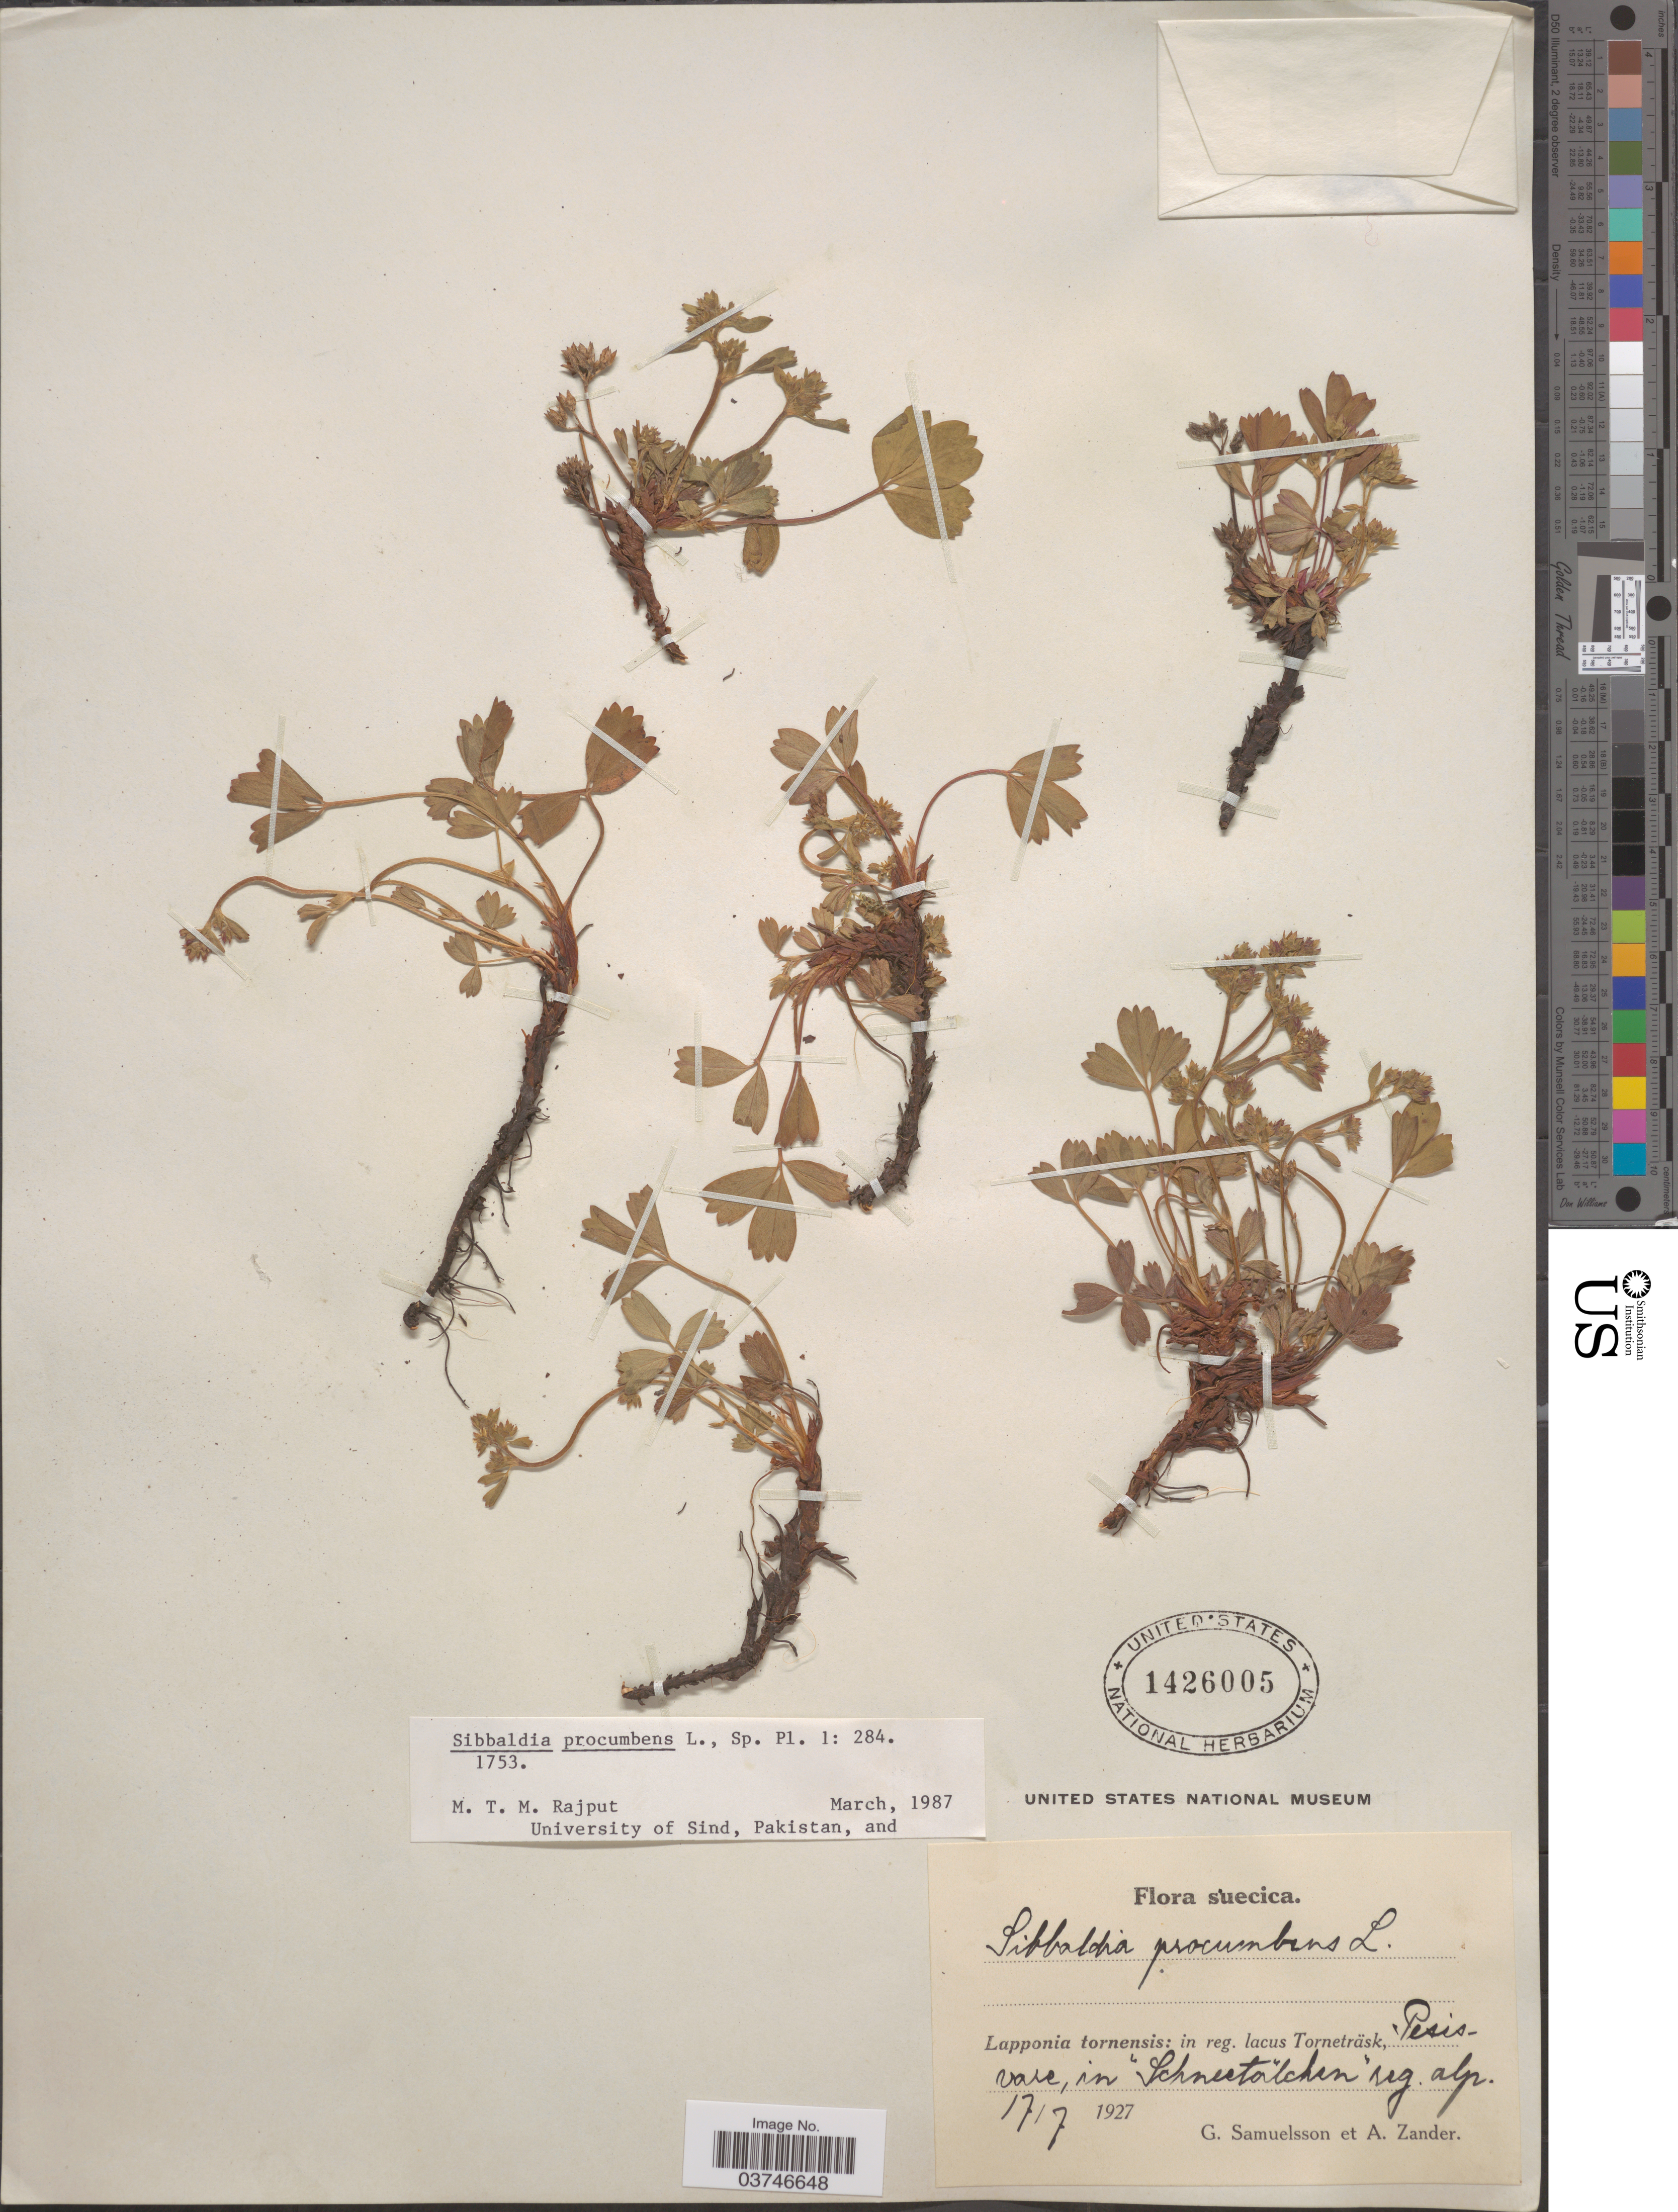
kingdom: Plantae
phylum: Tracheophyta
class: Magnoliopsida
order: Rosales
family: Rosaceae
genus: Sibbaldia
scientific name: Sibbaldia procumbens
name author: L.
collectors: G. Samuelsson & A. Zander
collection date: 1927-07-17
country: Sweden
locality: Suecica. Lapponia tornensis: in reg. lacus Torneträsk, Pesisvare, in "Schneetälchen" reg. alp.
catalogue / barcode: US 1426005